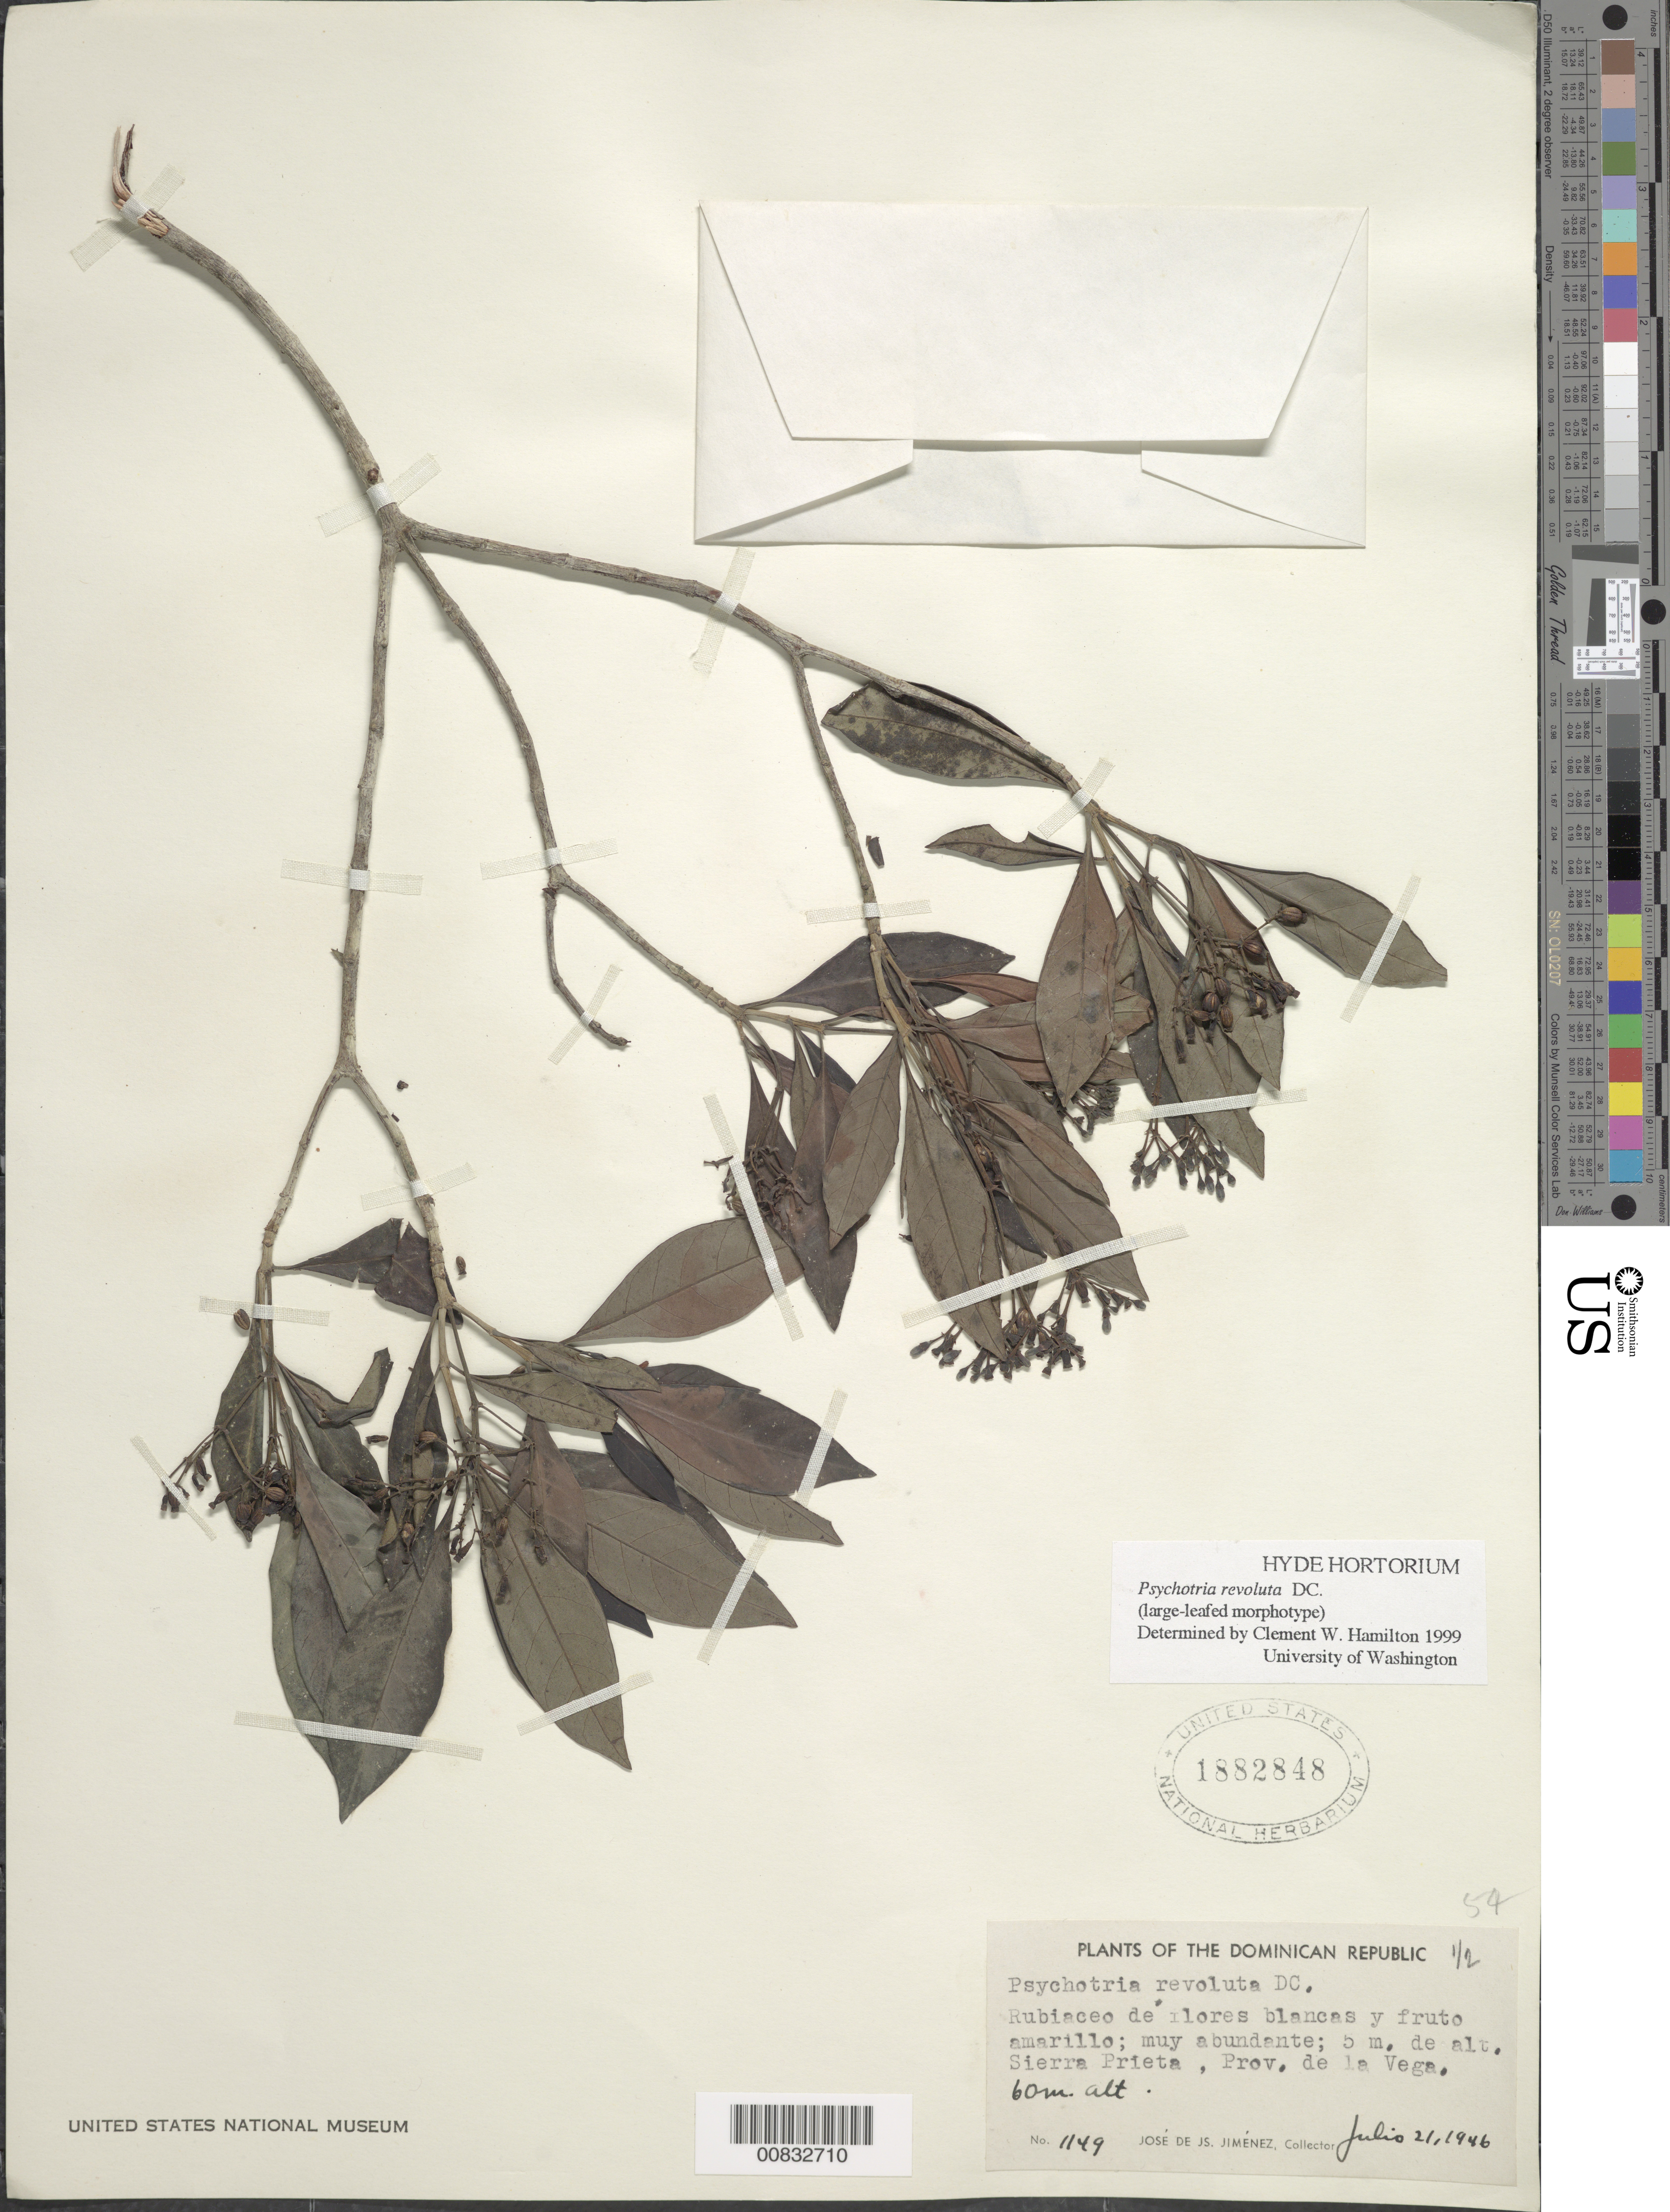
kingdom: Plantae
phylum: Tracheophyta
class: Magnoliopsida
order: Gentianales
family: Rubiaceae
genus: Psychotria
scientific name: Psychotria revoluta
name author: DC.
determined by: Hamilton, C. W.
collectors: J. J. Jiménez Almonte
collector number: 1149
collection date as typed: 21 Jul 1946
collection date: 1946-07-21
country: Dominican Republic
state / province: La Vega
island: Hispaniola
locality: Sierra Prieta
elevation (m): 60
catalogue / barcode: US 1882848